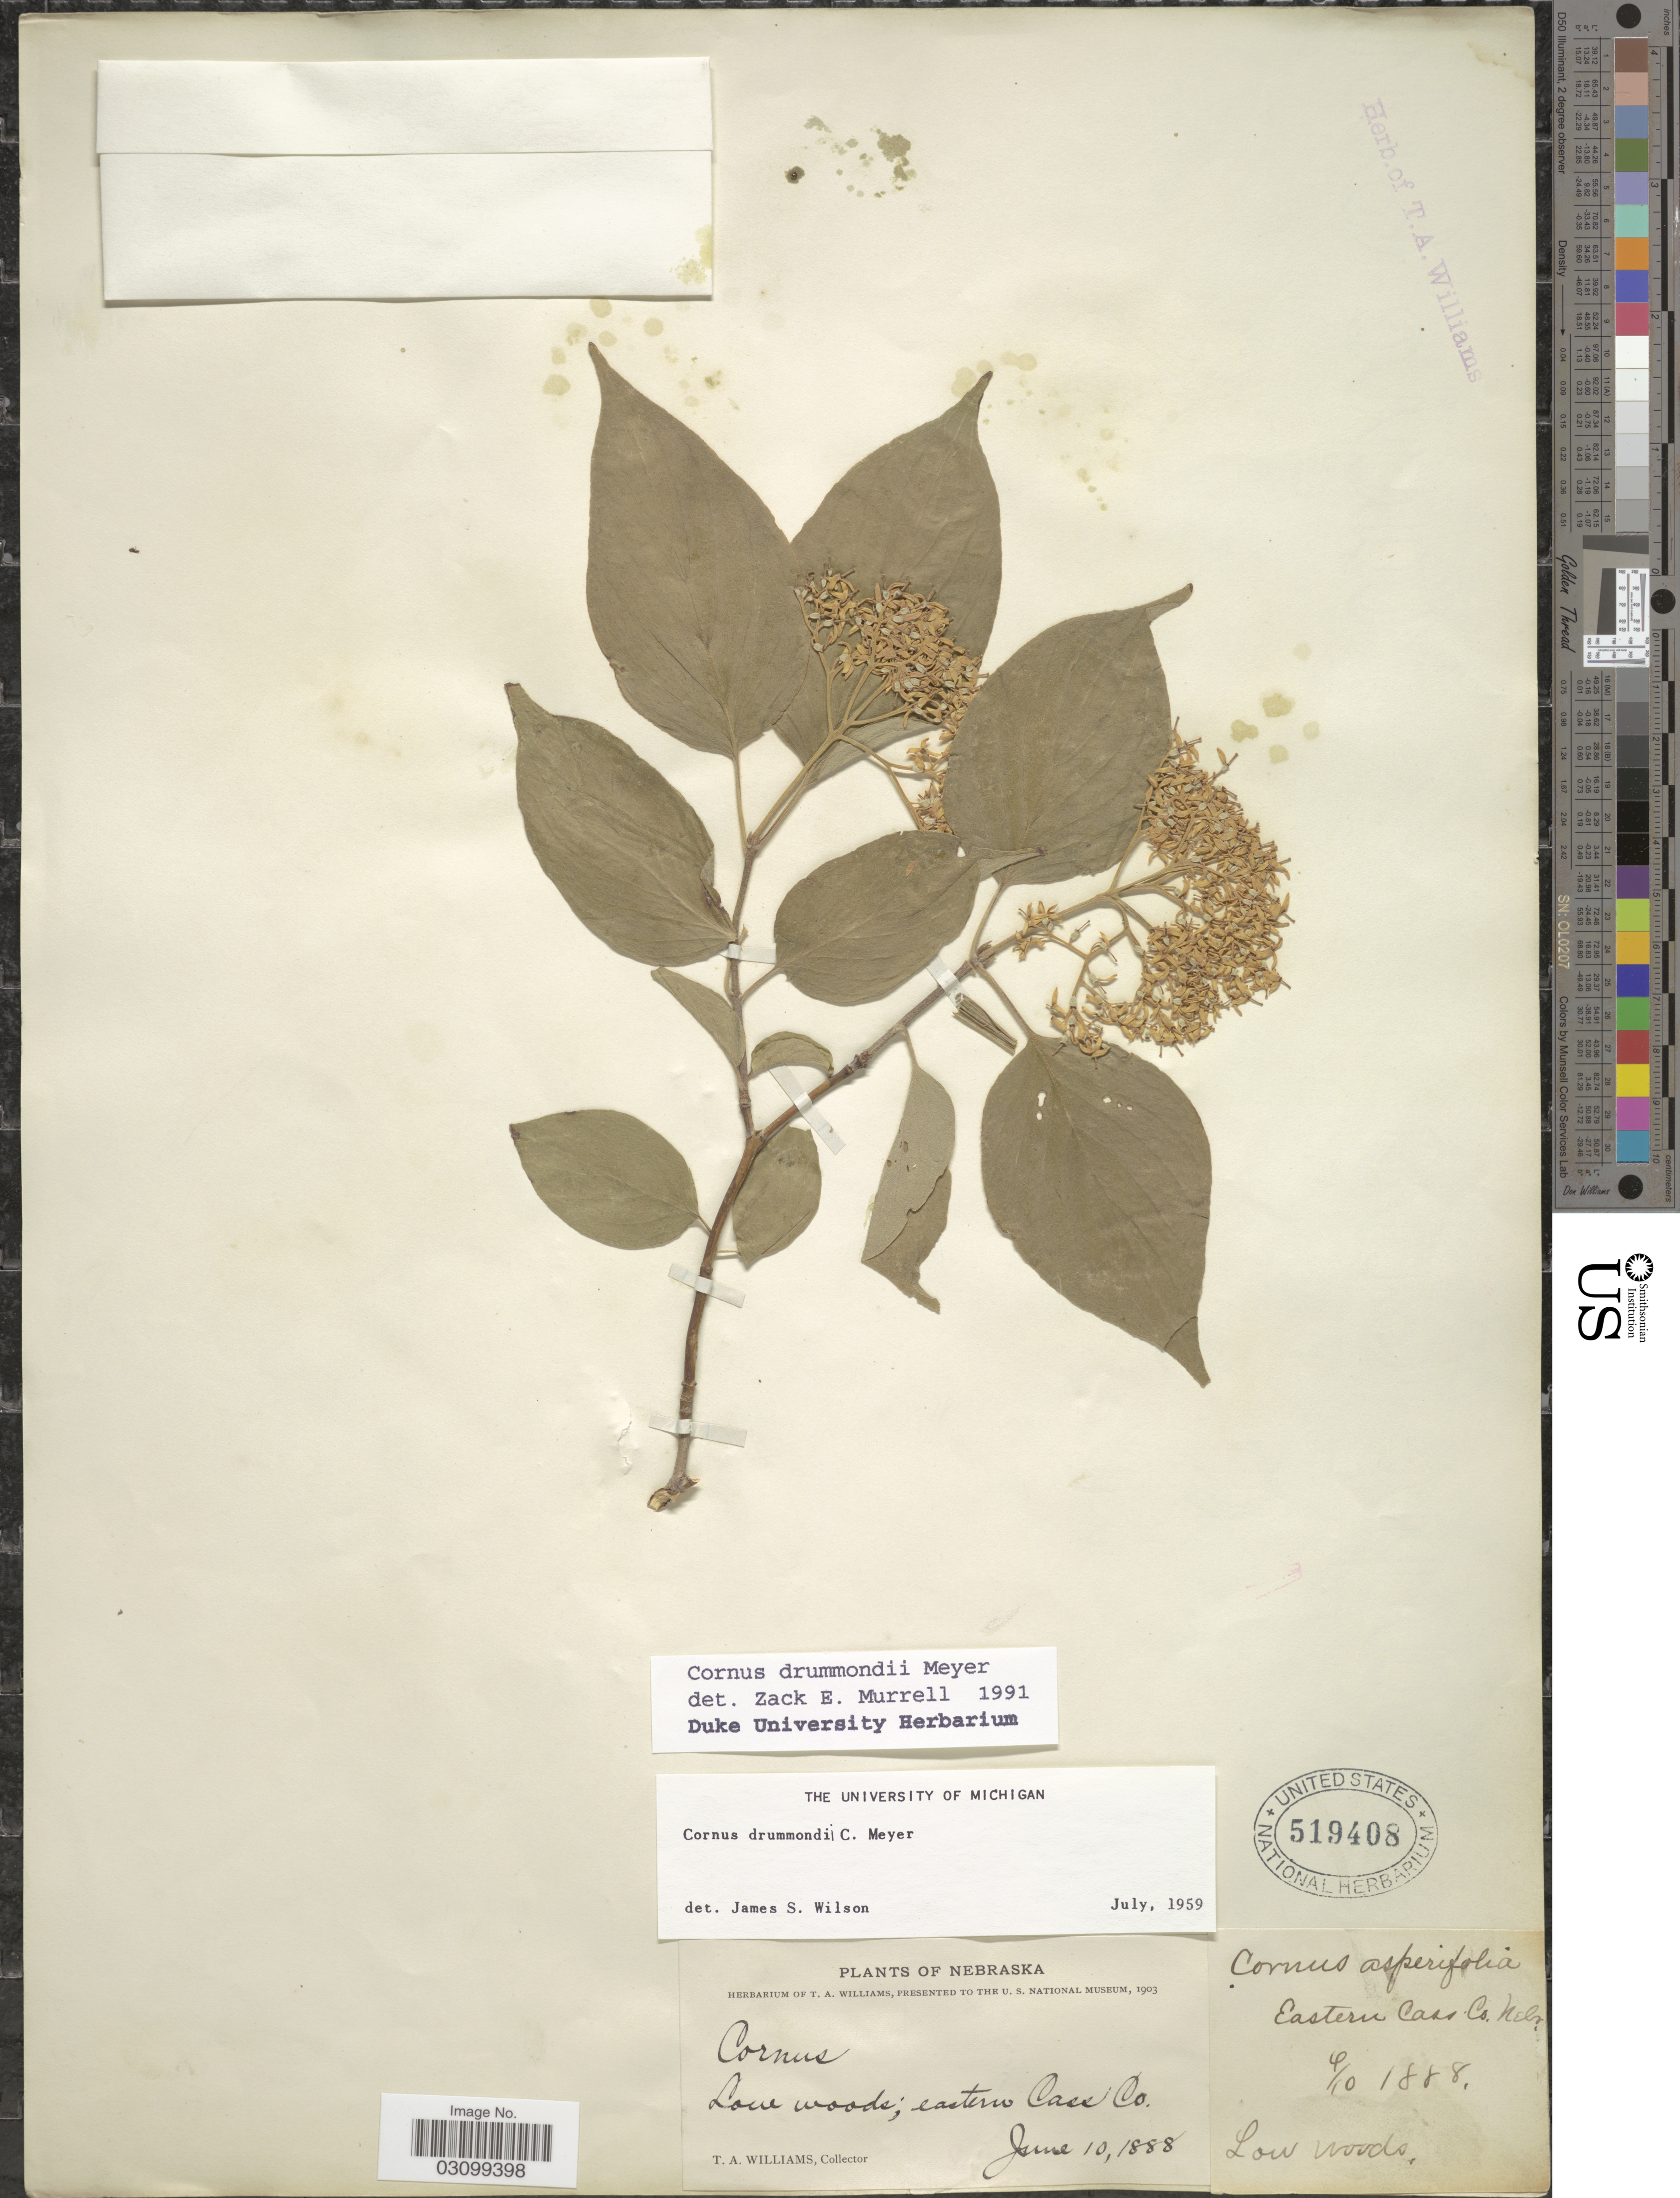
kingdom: Plantae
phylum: Tracheophyta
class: Magnoliopsida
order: Cornales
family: Cornaceae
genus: Cornus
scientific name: Cornus drummondii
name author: C.A. Mey.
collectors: T. Williams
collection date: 1888-06-10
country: United States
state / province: Nebraska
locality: Low woods; eastern Cass Co.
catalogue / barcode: US 519408